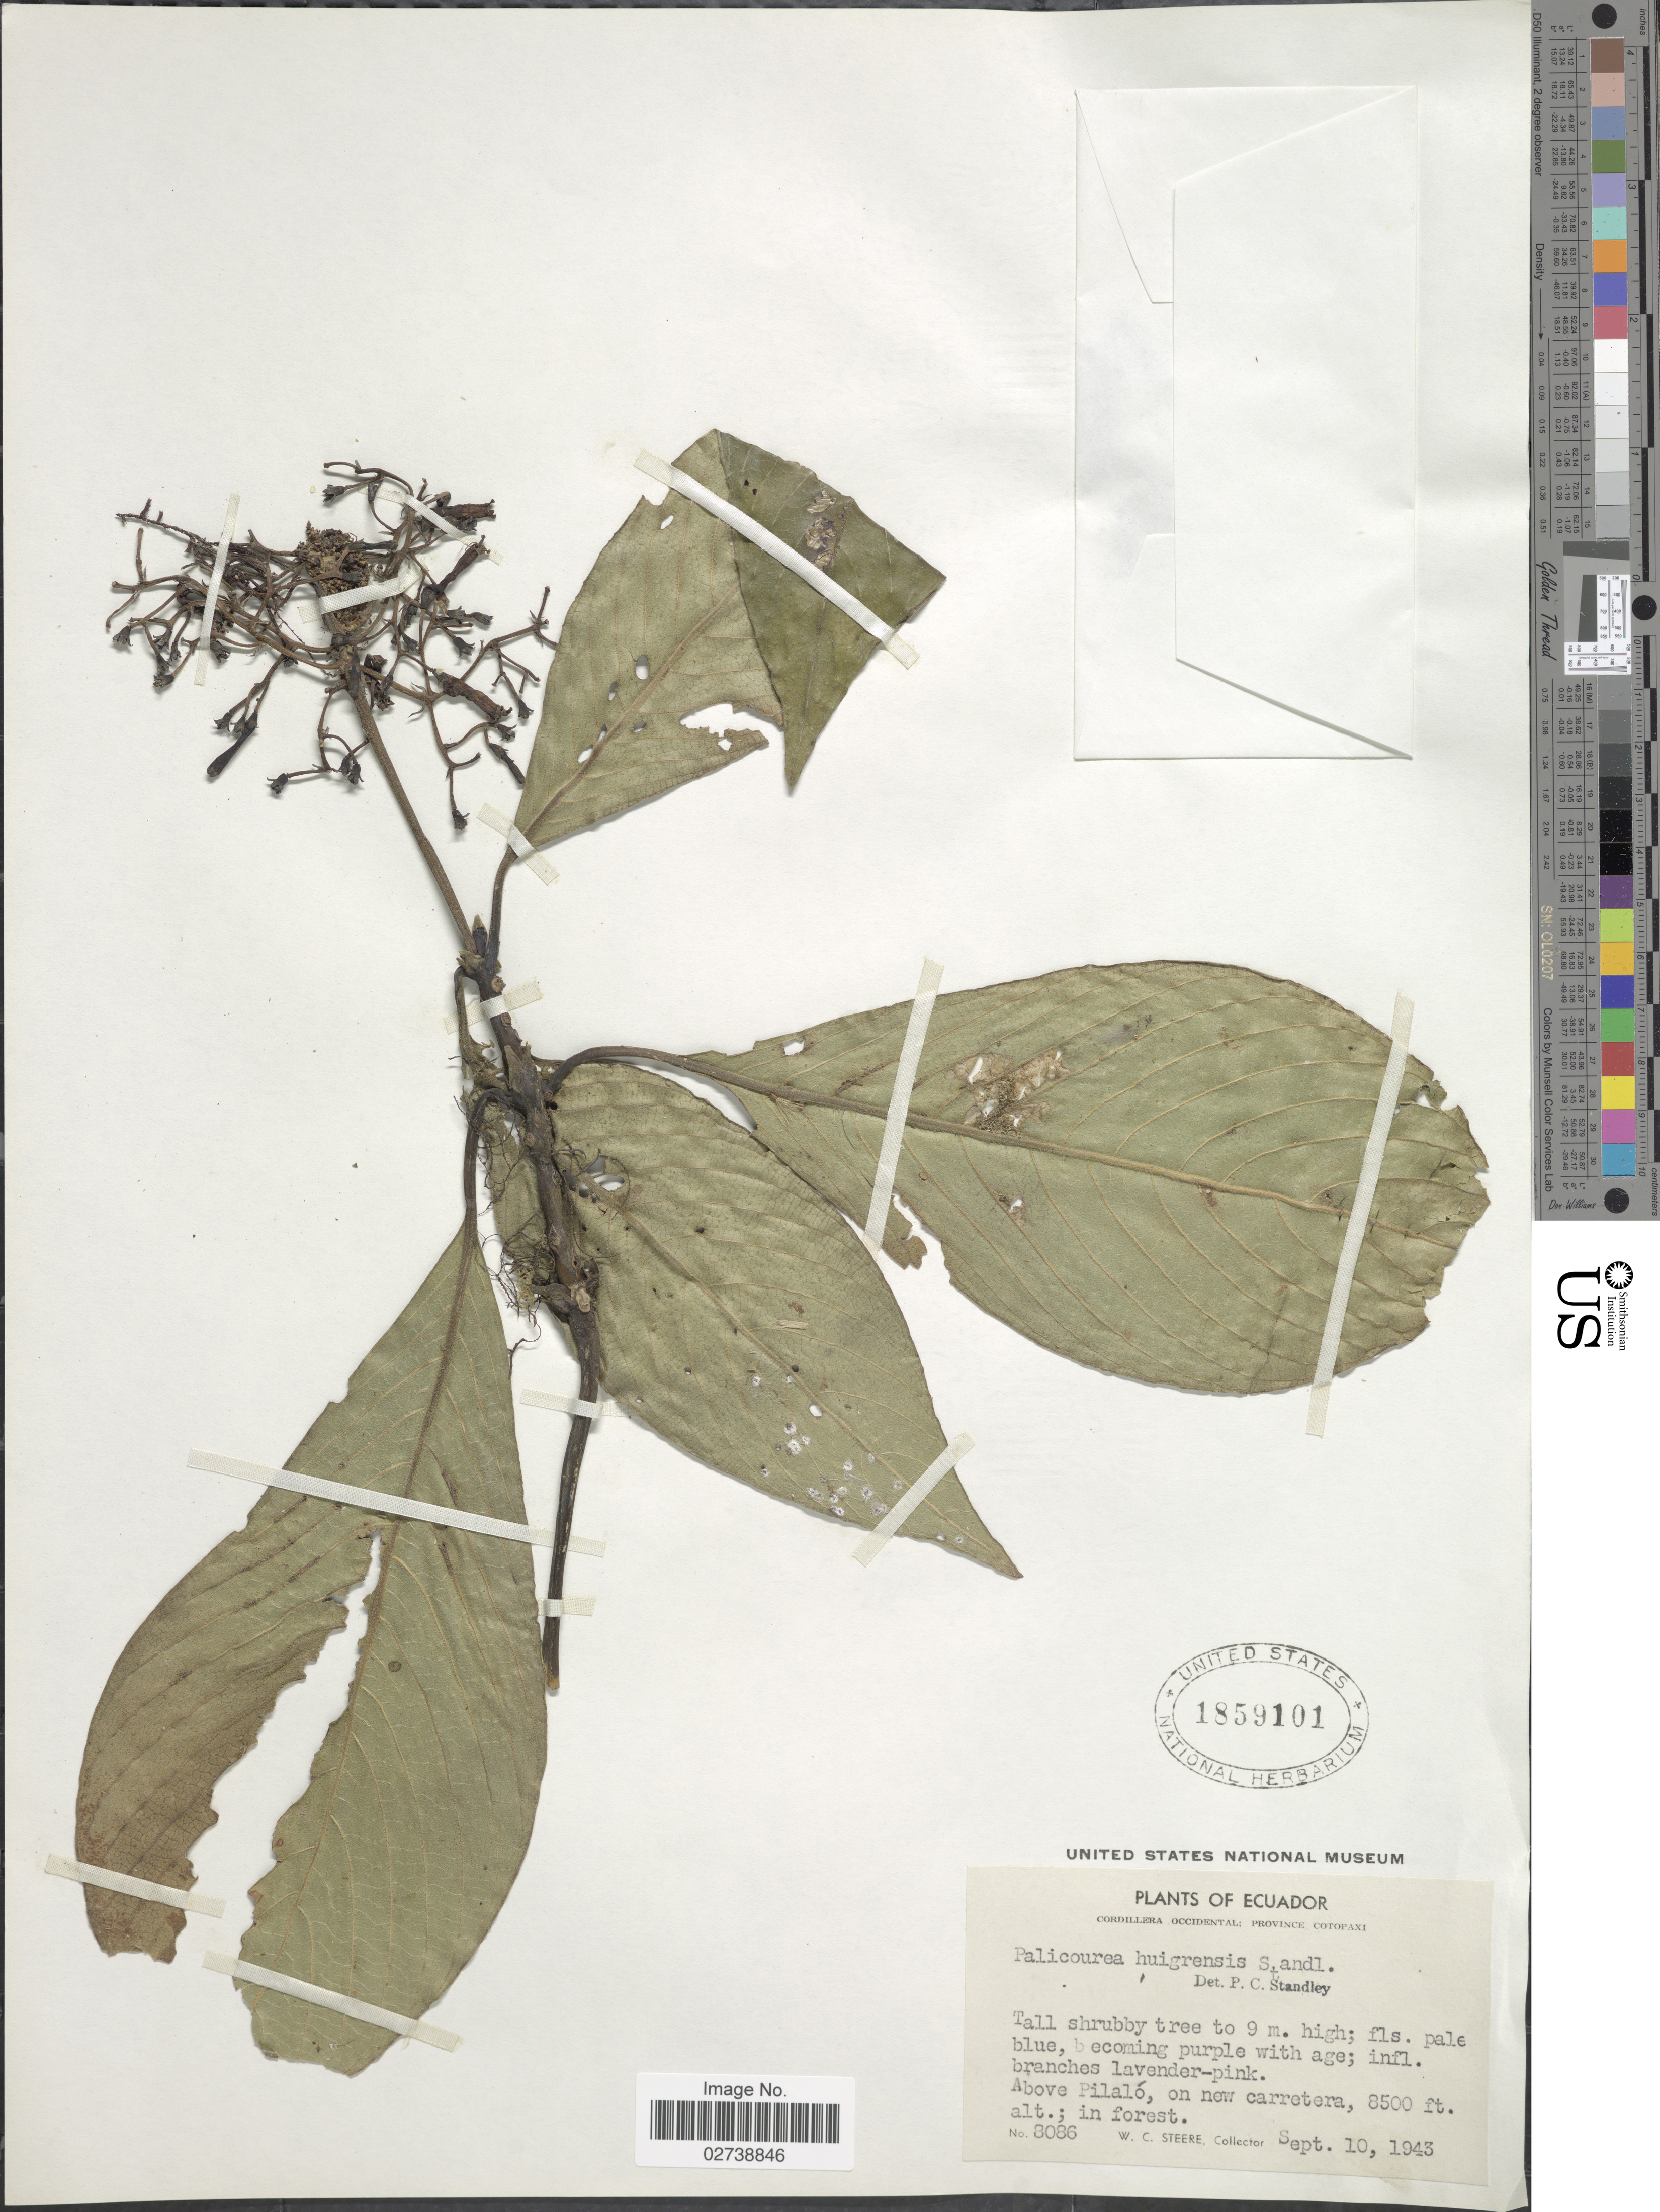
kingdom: Plantae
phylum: Tracheophyta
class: Magnoliopsida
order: Gentianales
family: Rubiaceae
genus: Palicourea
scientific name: Palicourea amethystina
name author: (Ruiz & Pav.) DC.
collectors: W. C. Steere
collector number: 8086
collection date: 1943-09-10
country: Ecuador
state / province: Cotopaxi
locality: Cordillera Occidental, Above Pilaló, on new carretera; in forest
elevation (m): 2591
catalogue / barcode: US 1859101